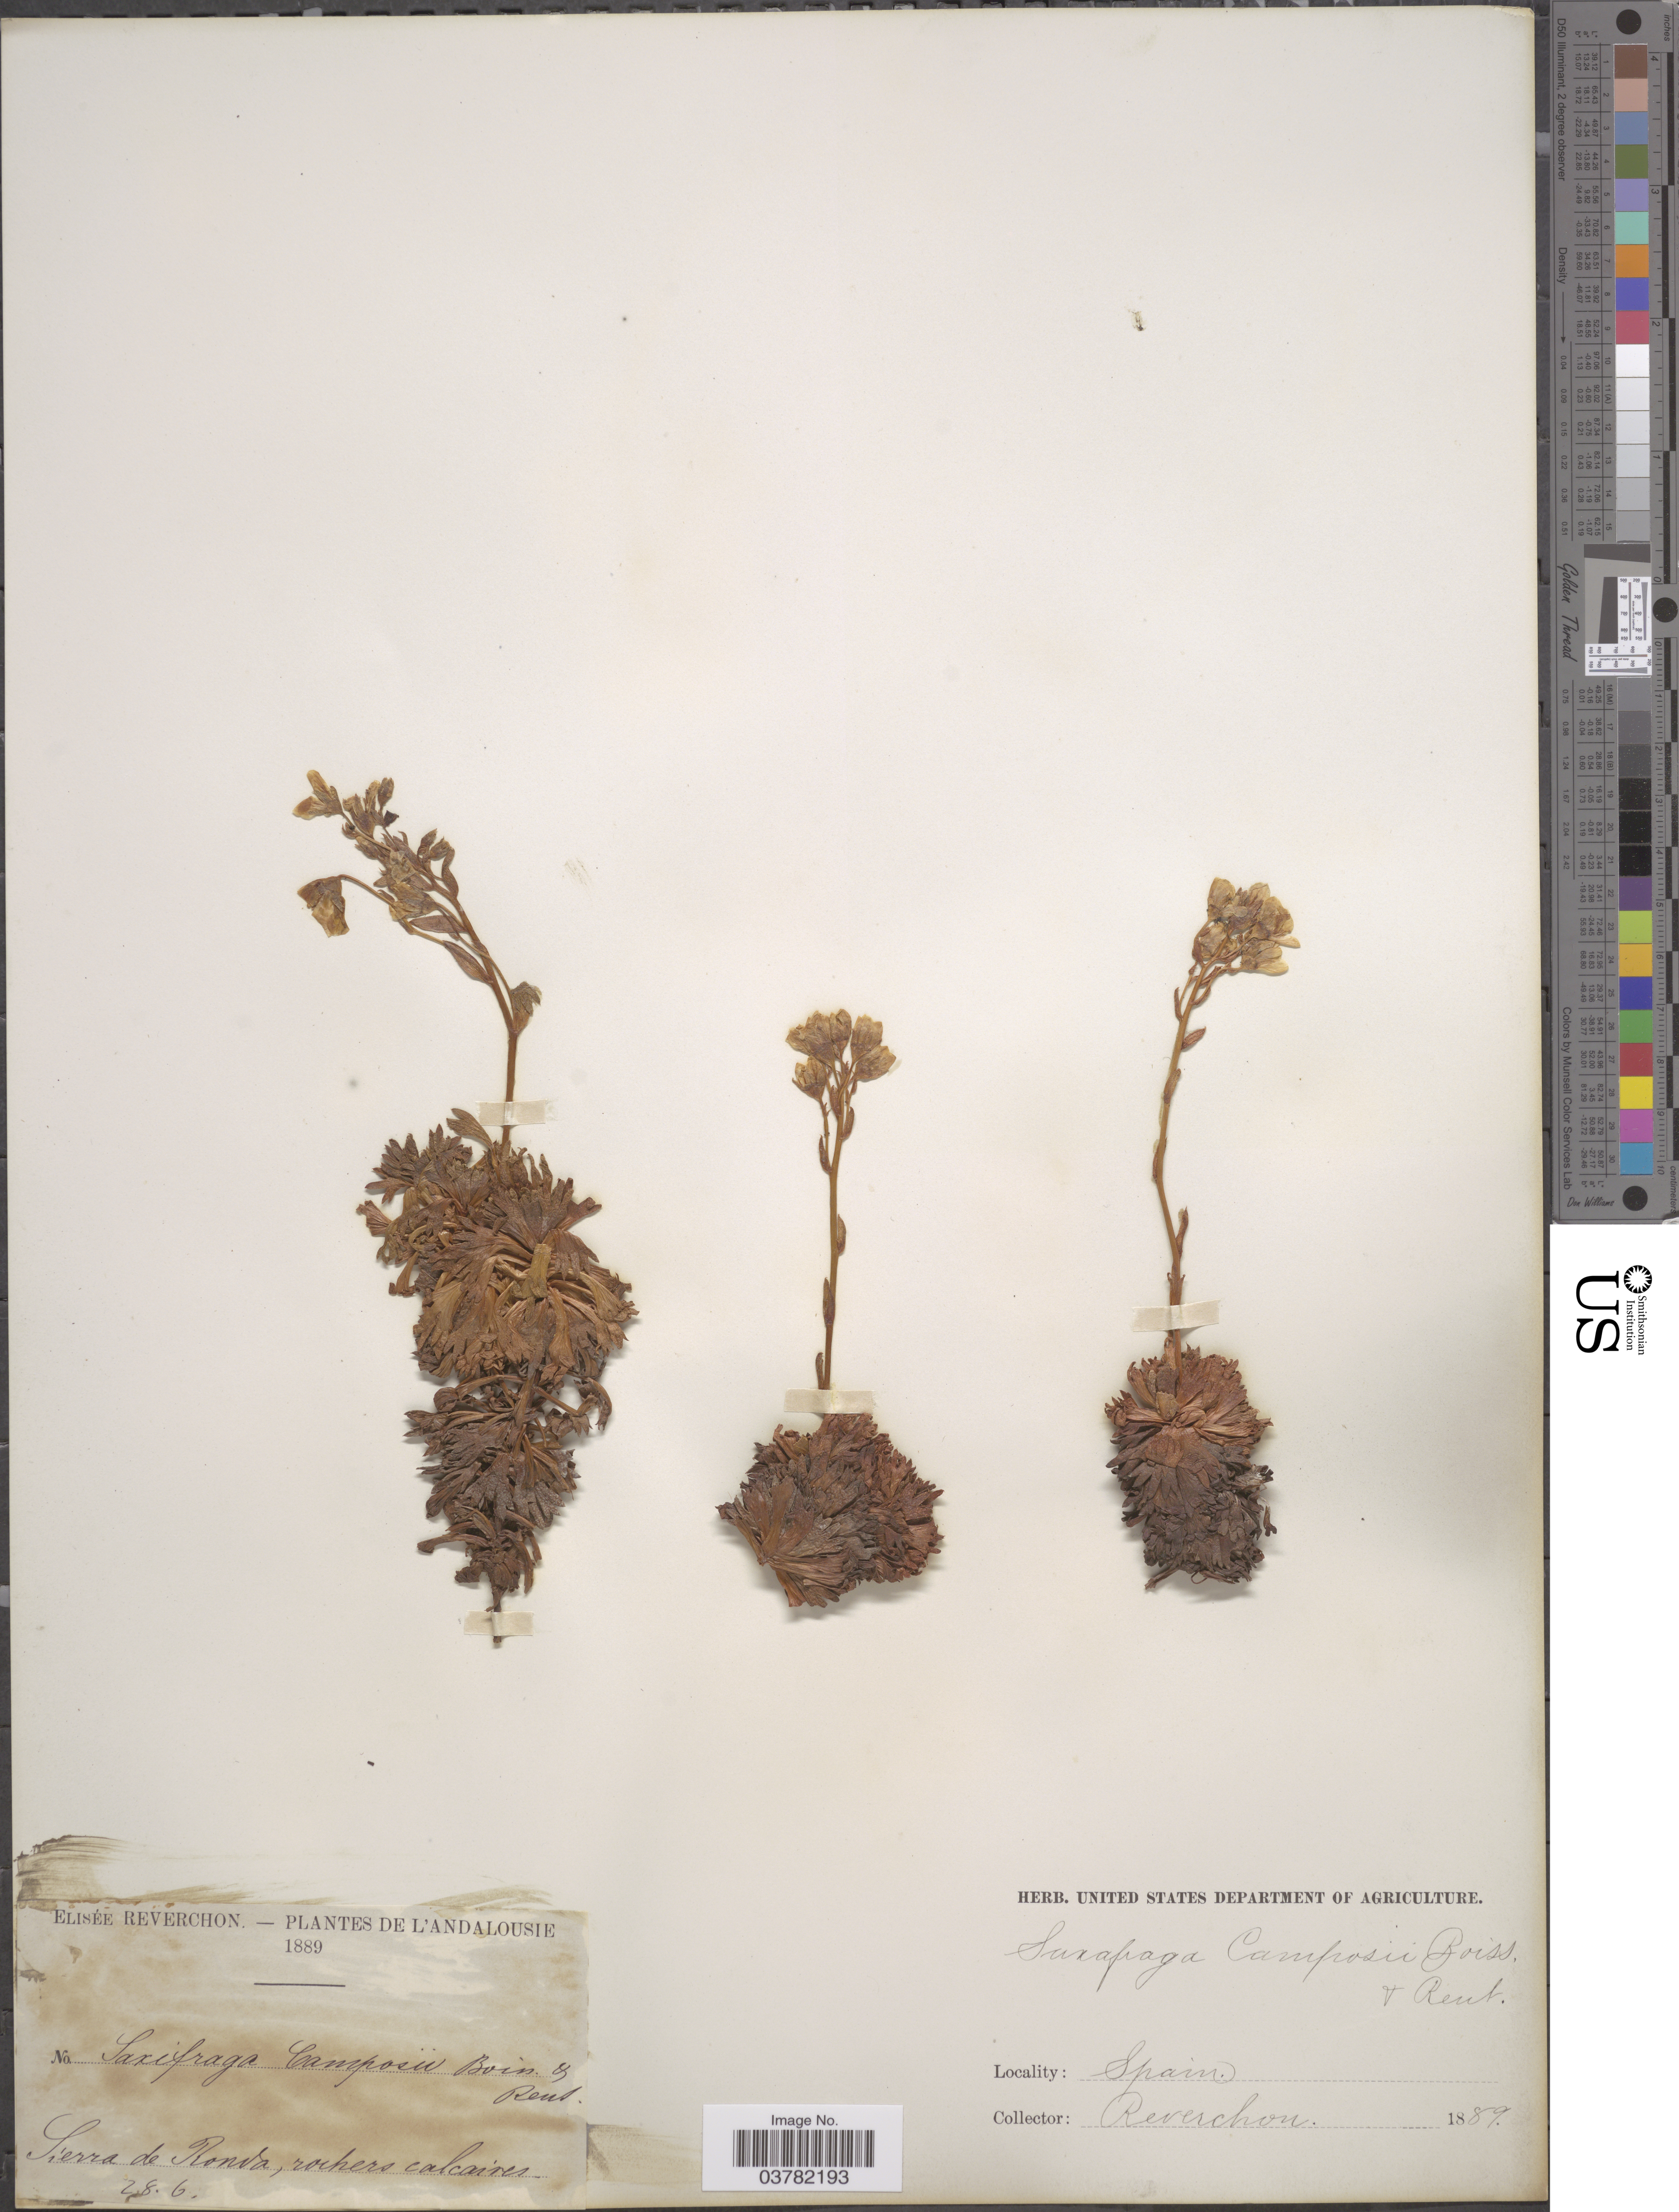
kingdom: Plantae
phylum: Tracheophyta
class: Magnoliopsida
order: Saxifragales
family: Saxifragaceae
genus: Saxifraga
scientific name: Saxifraga composii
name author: Boiss. & Reut.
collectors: E. Reverchon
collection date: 1889-06-28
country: Spain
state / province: Andalucía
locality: Andalousie. Sierra de Ronda, rochers calcaires.